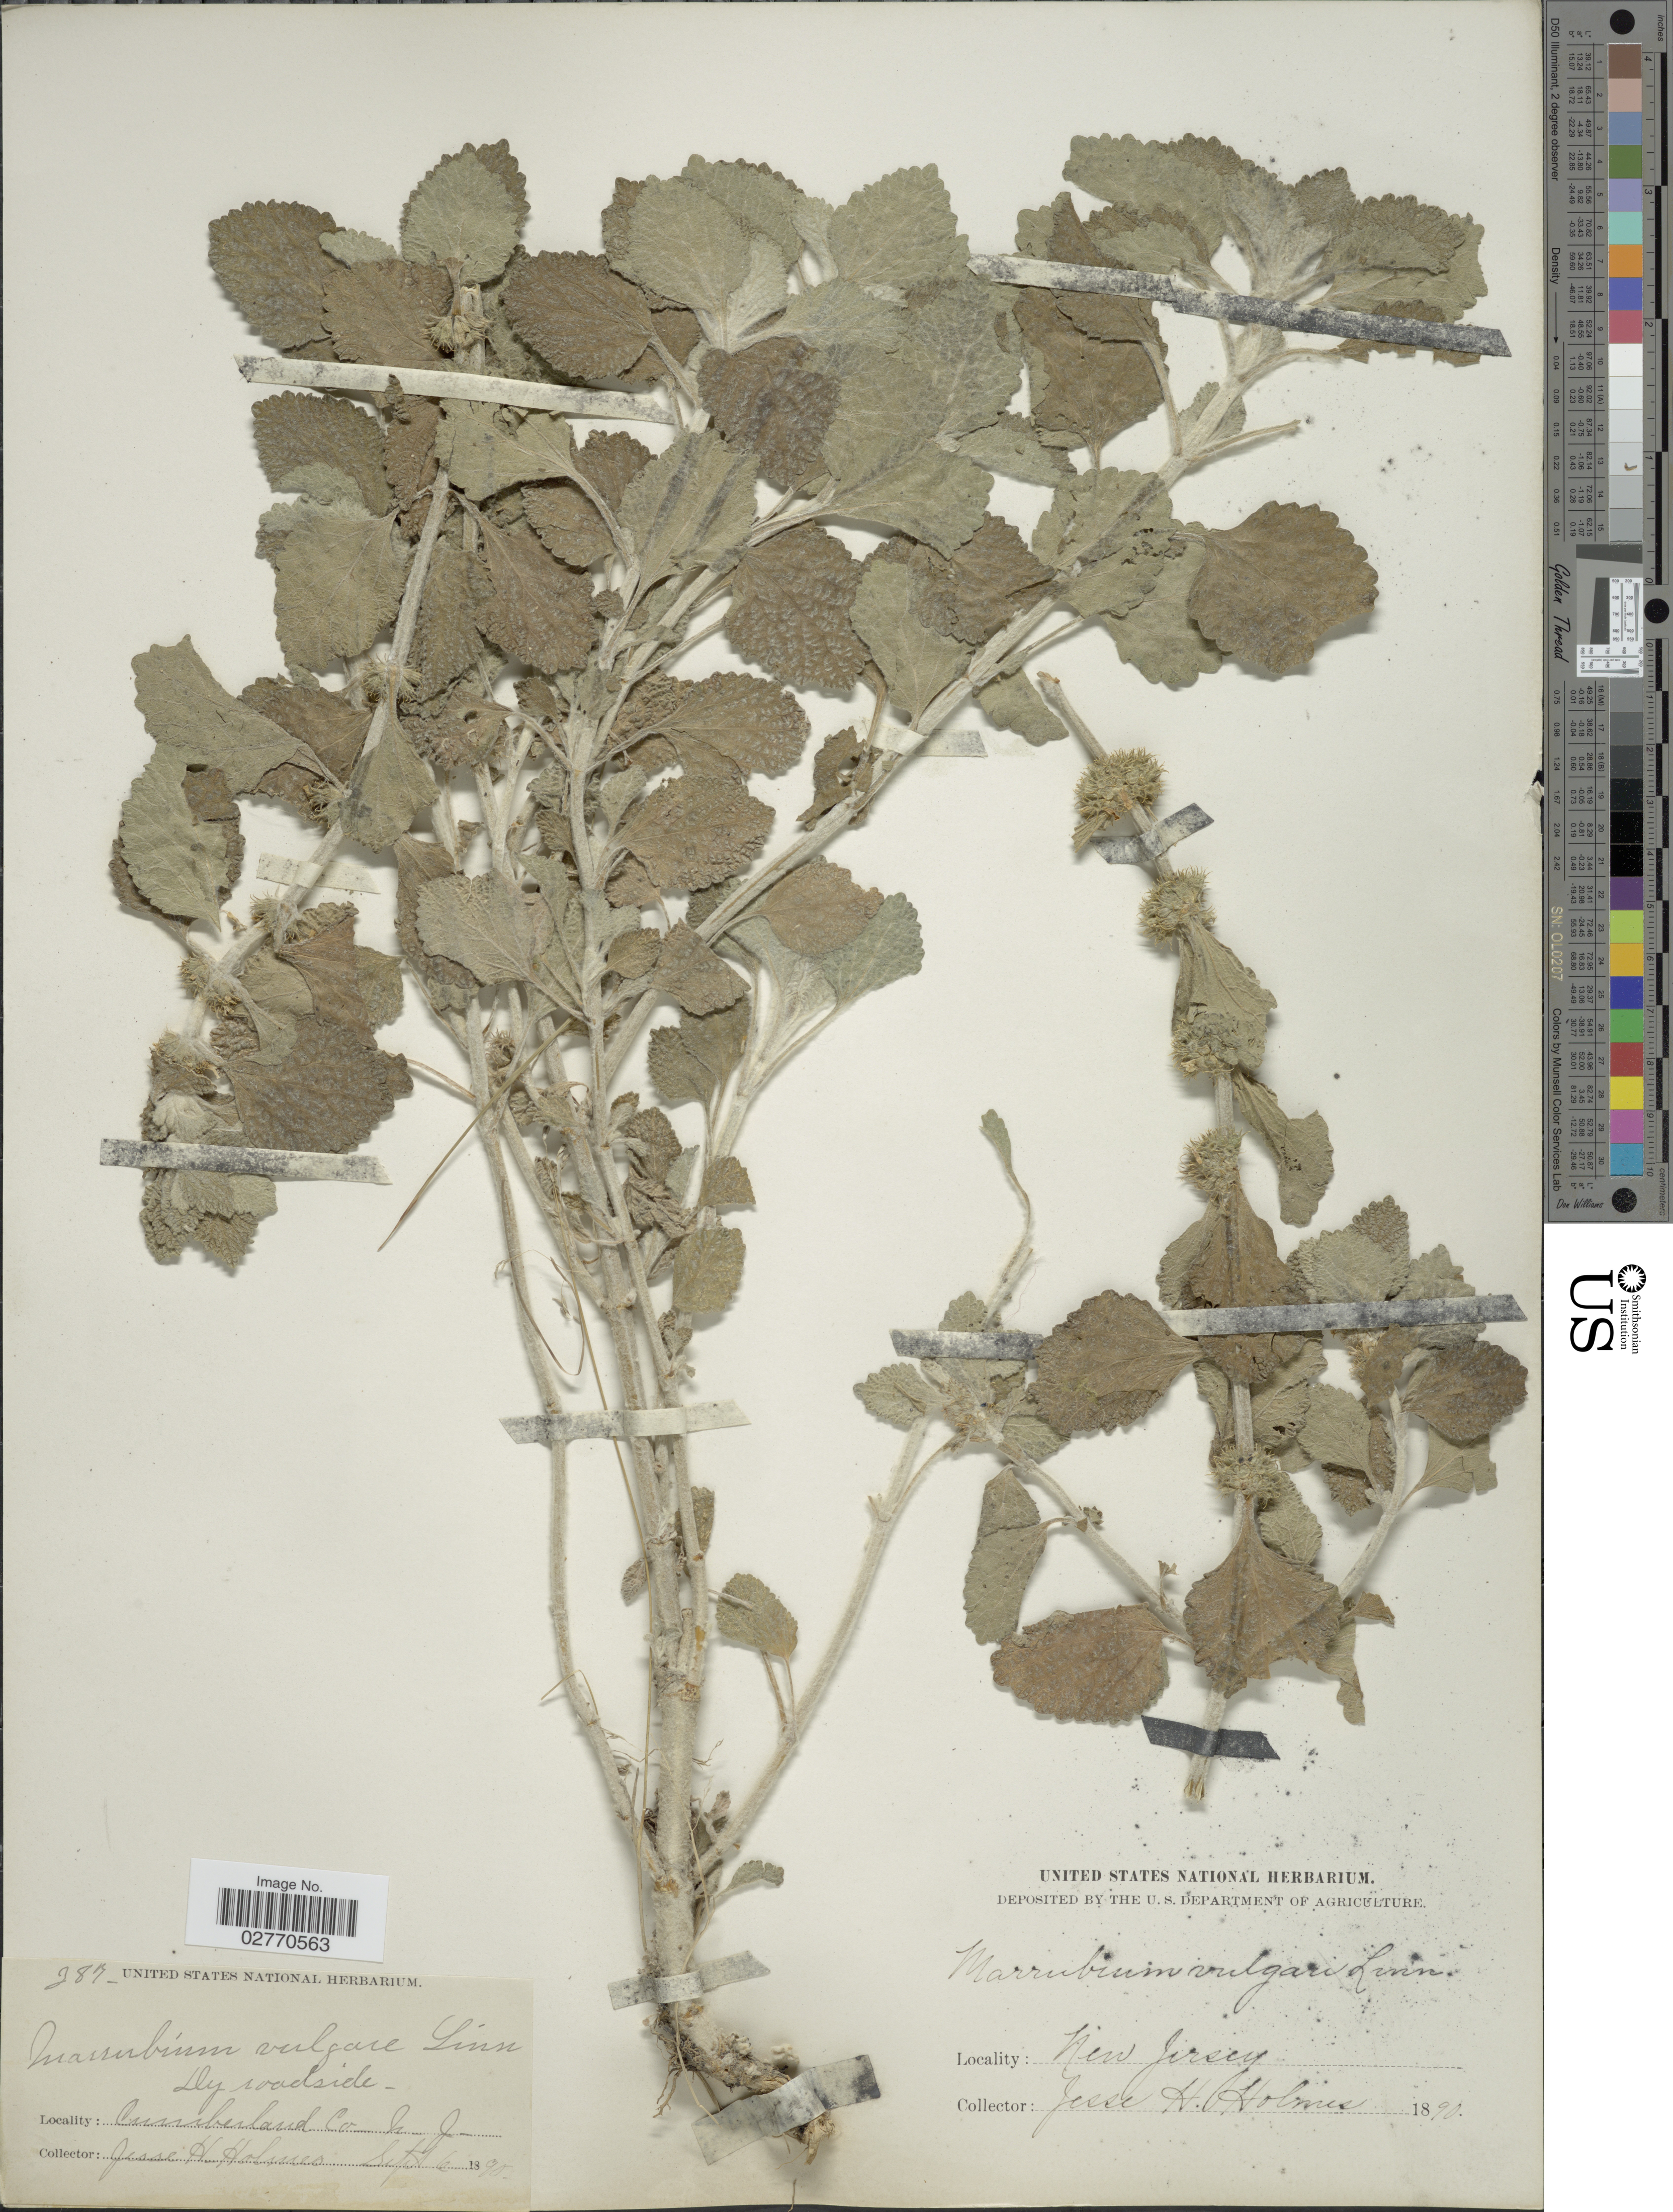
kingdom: Plantae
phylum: Tracheophyta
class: Magnoliopsida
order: Lamiales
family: Lamiaceae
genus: Marrubium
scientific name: Marrubium vulgare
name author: L.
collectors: J. Holmes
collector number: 387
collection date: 1890-09-06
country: United States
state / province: New Jersey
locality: Cumberland Co., N.J.